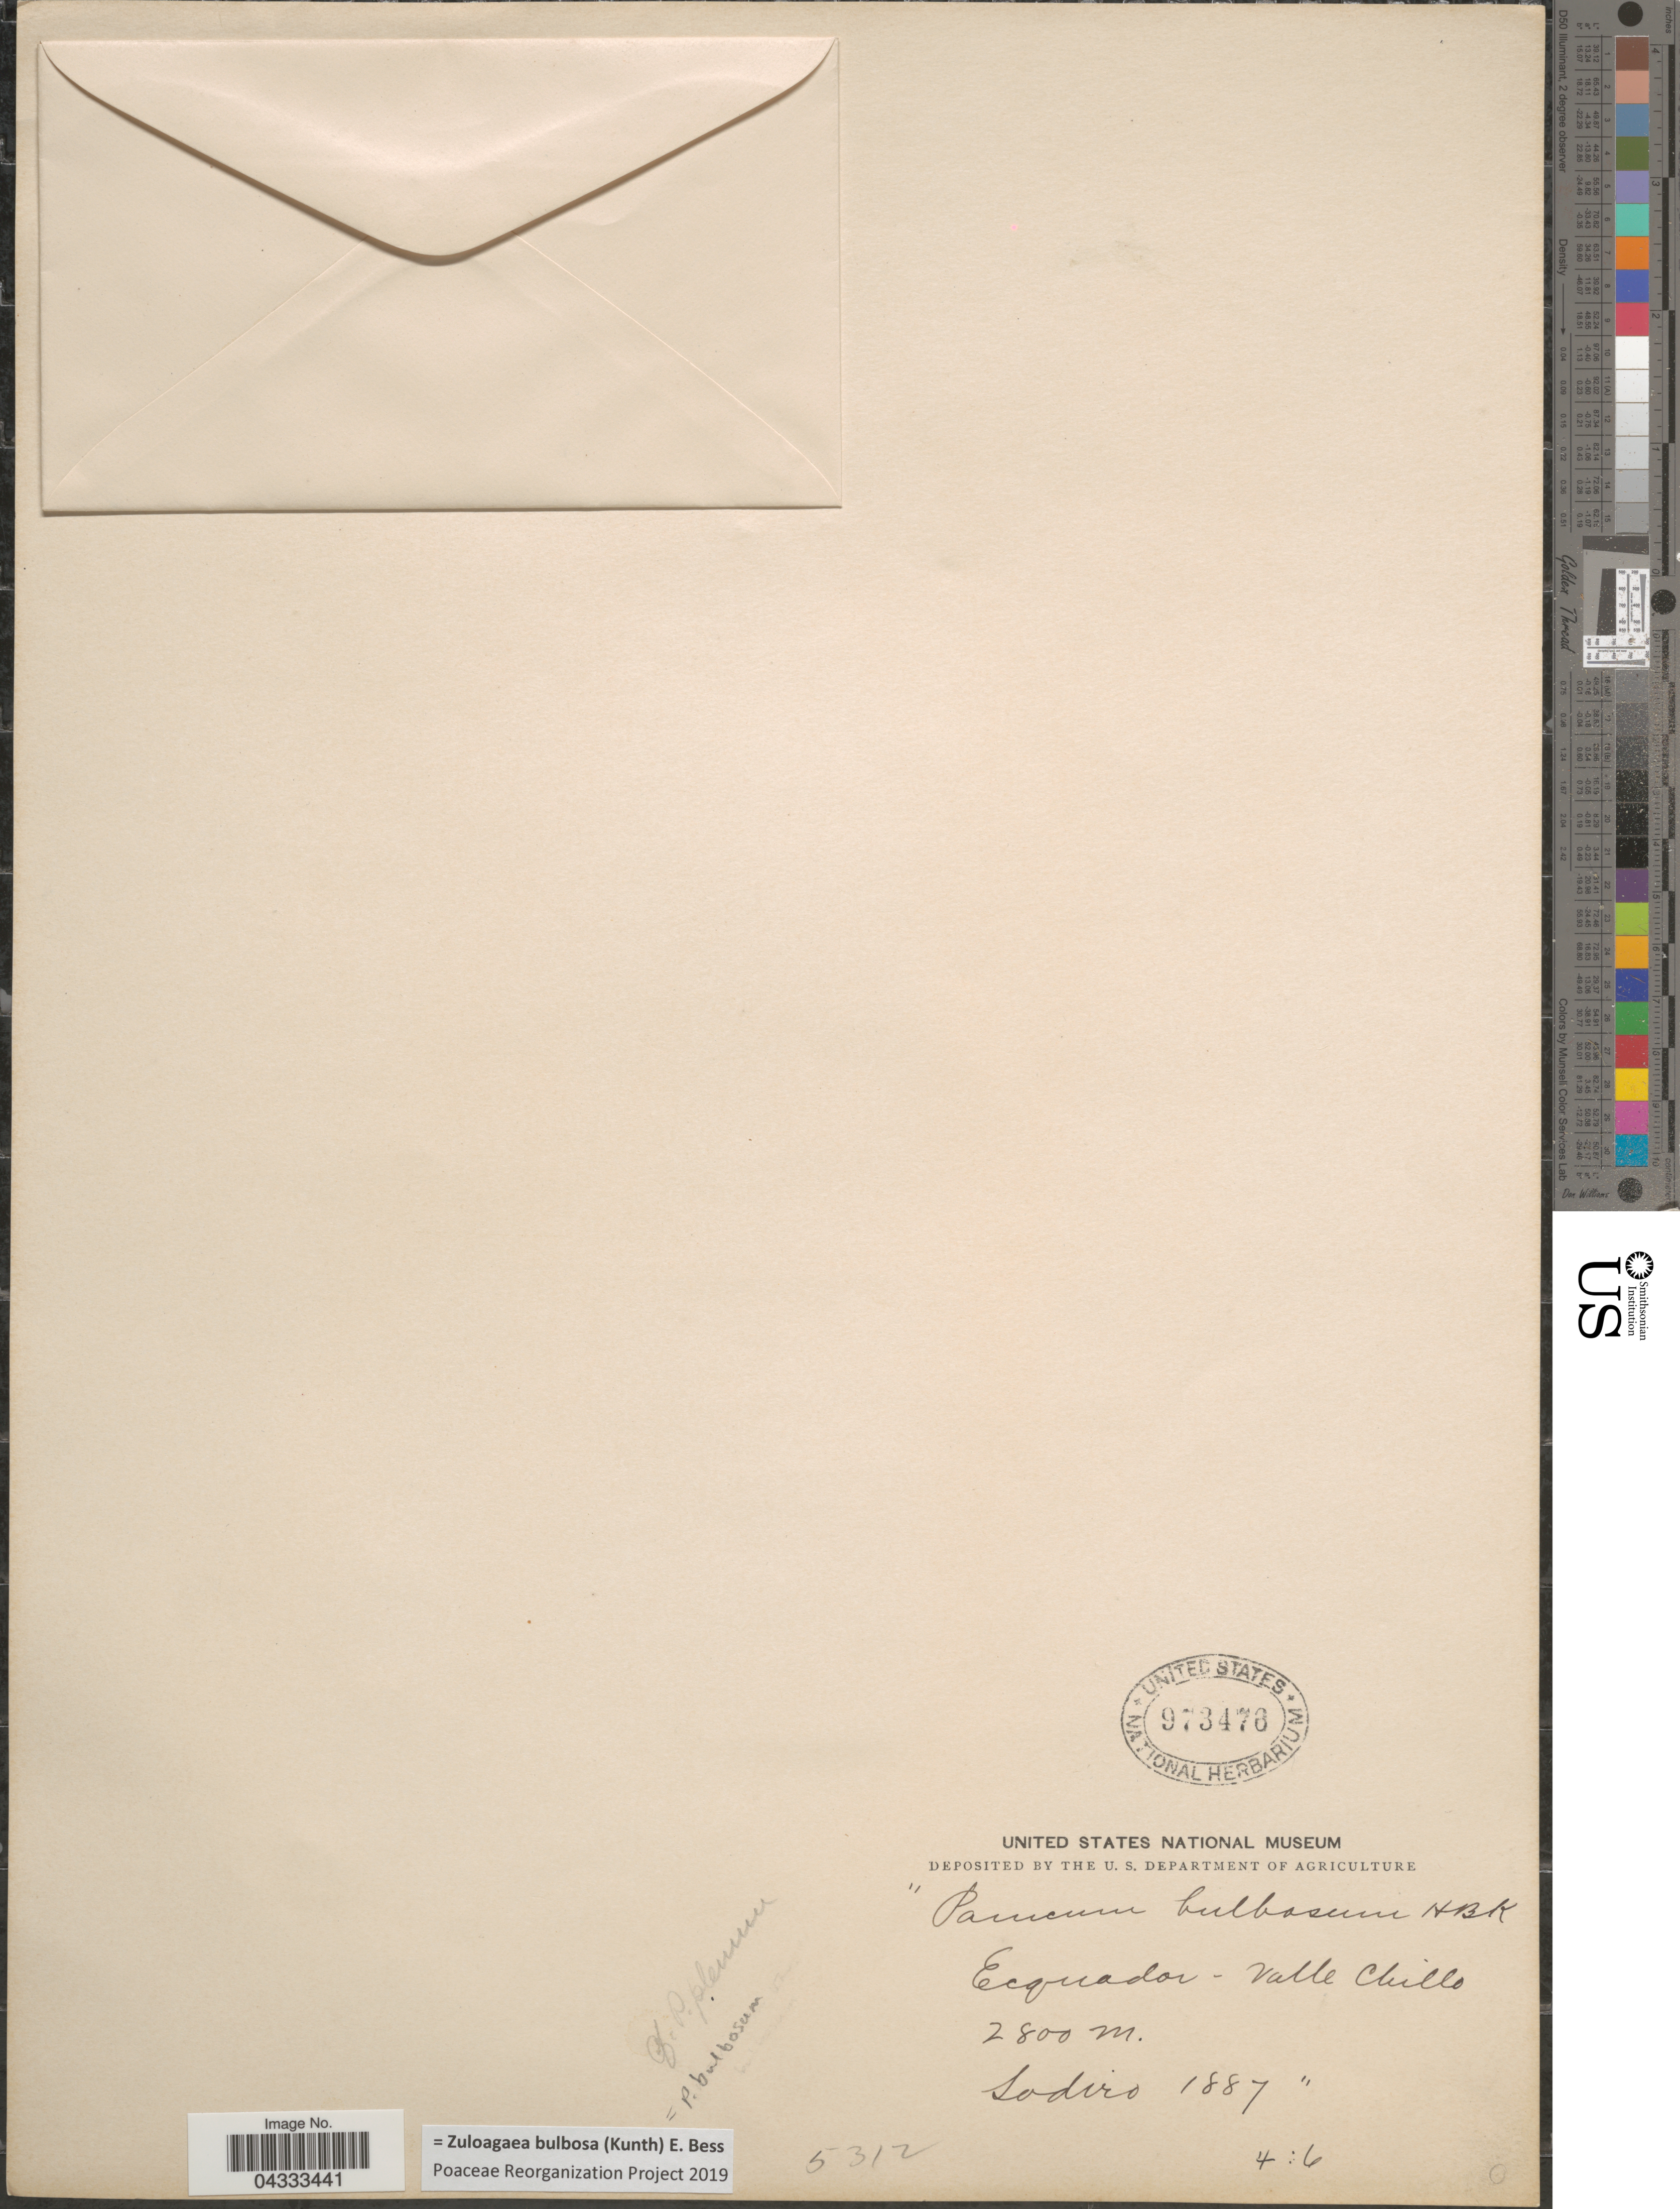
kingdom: Plantae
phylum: Tracheophyta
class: Liliopsida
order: Poales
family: Poaceae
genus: Zuloagaea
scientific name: Zuloagaea bulbosa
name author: (Kunth) E. Bess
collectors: Sodiro, --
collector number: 5312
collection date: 1887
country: Ecuador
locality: Valle Chillo.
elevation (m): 2800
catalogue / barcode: US 973476